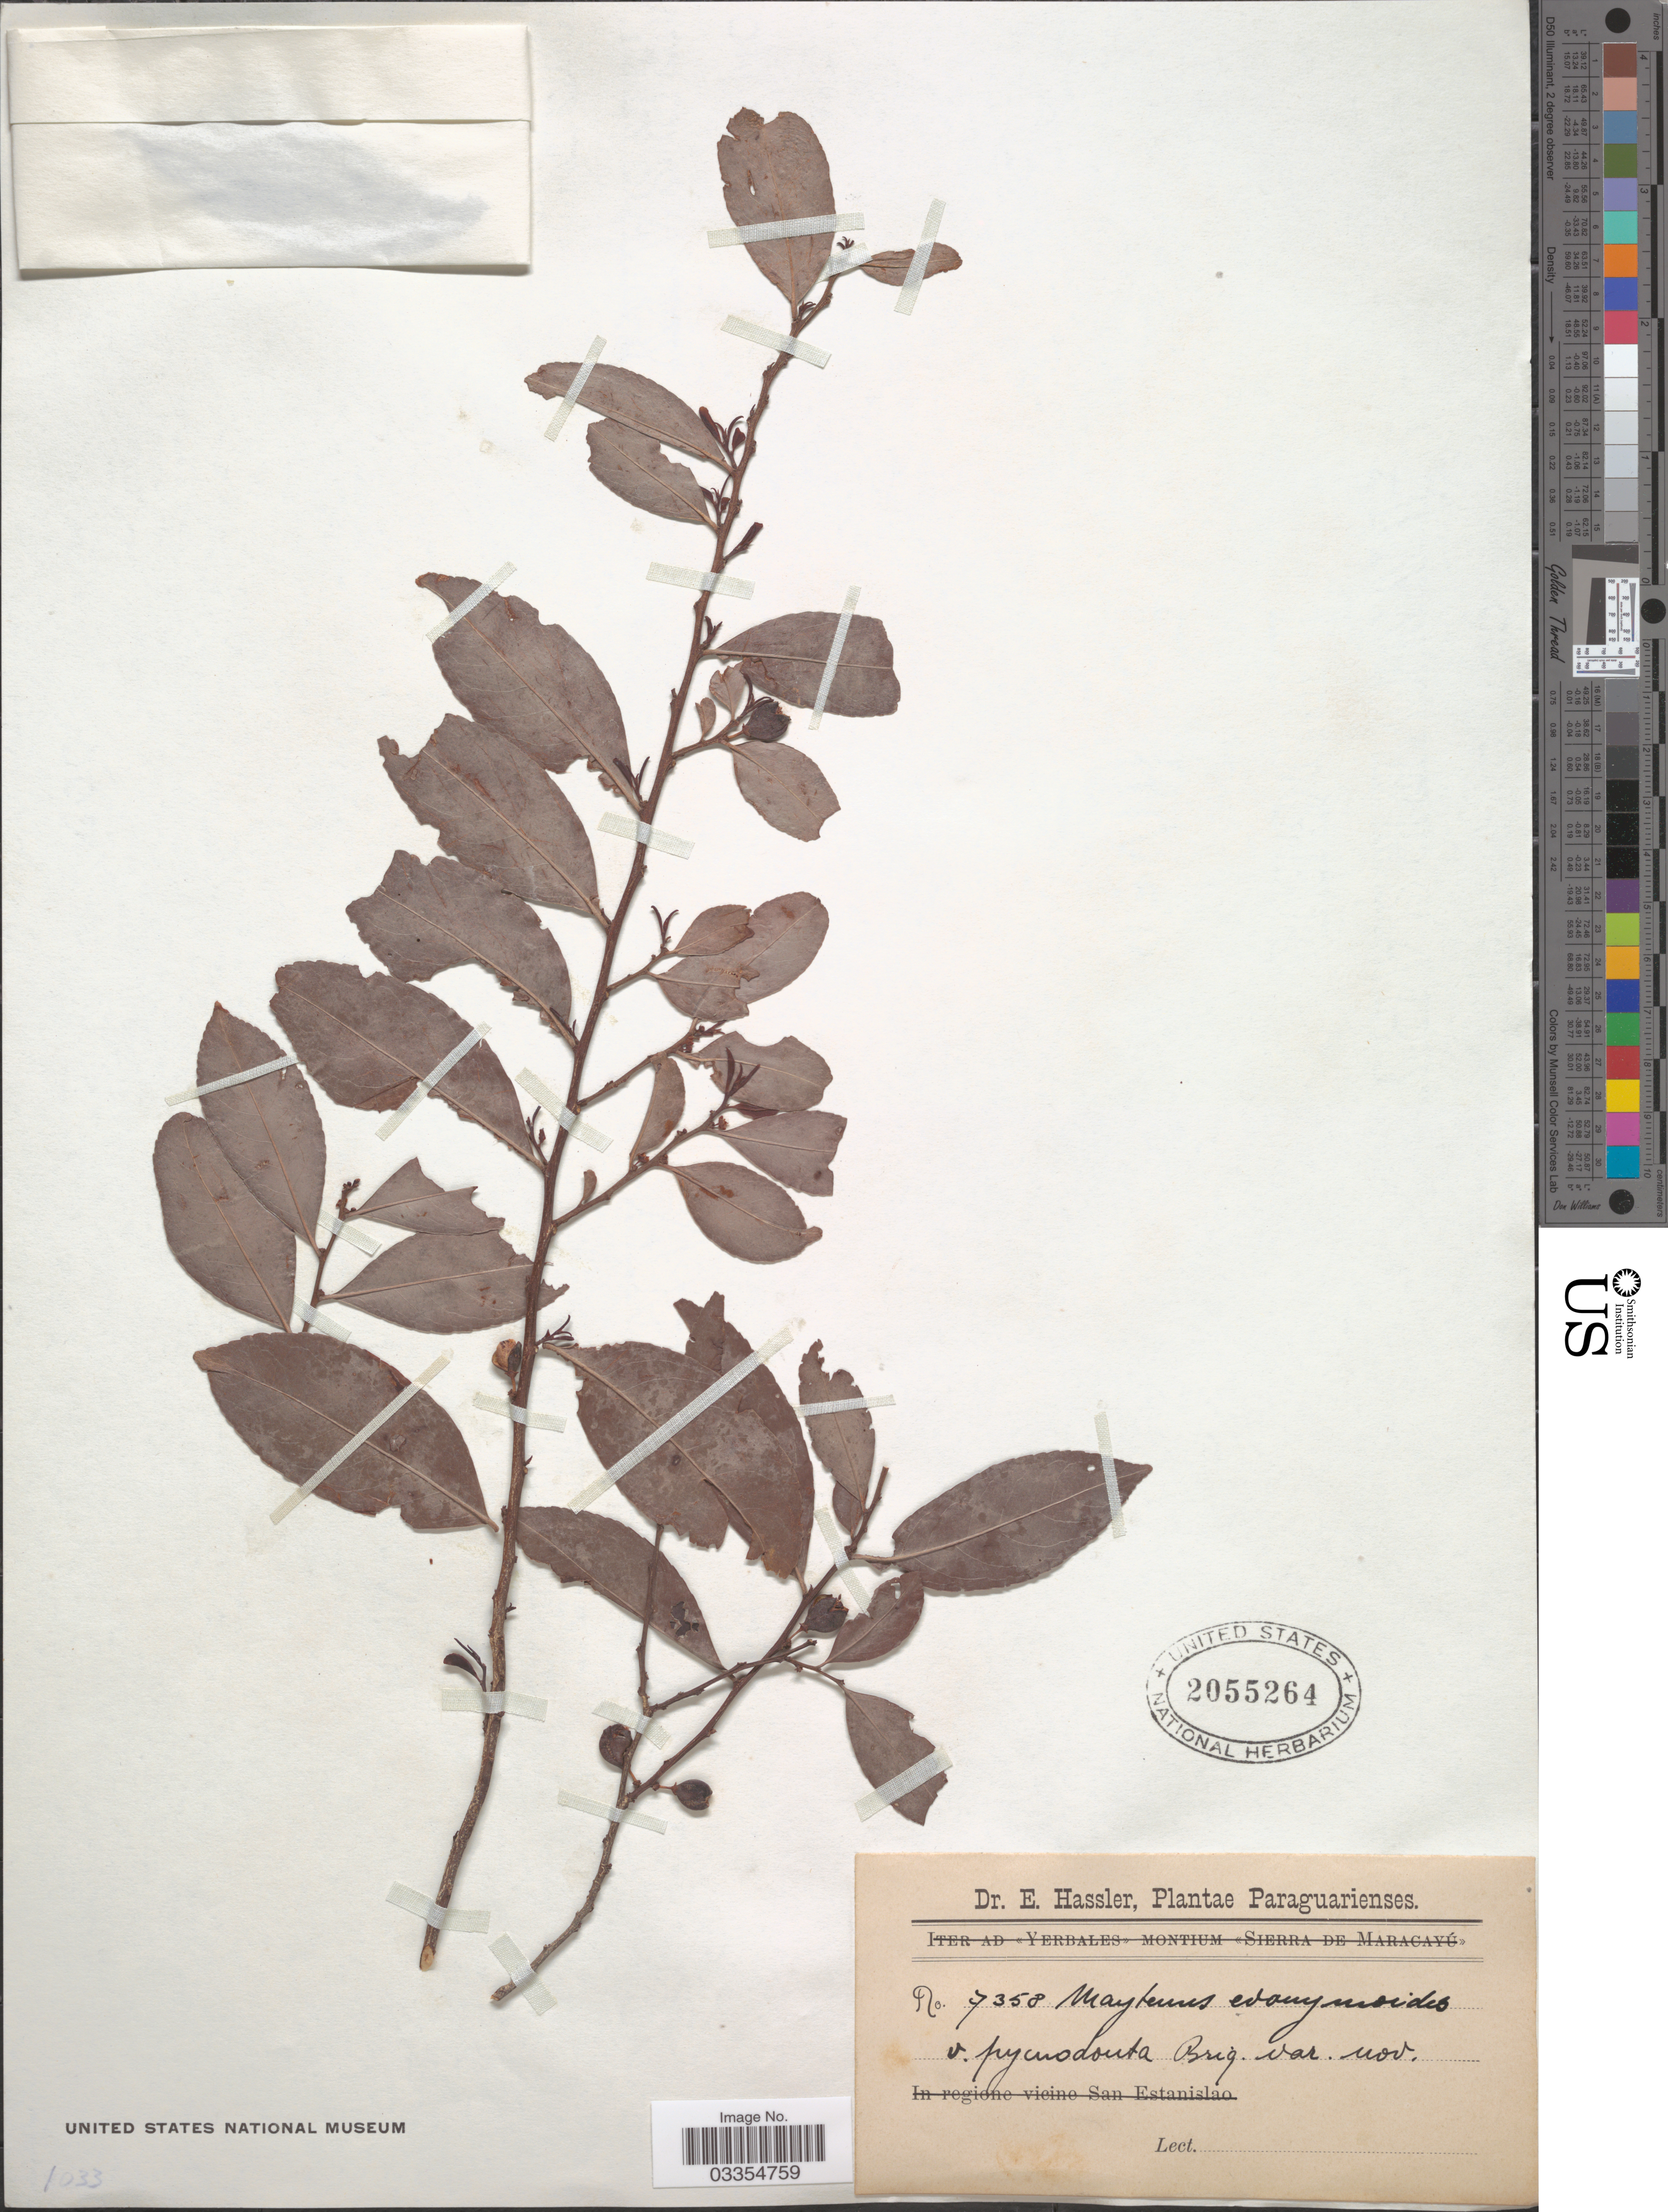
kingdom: Plantae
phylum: Tracheophyta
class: Magnoliopsida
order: Celastrales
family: Celastraceae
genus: Maytenus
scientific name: Maytenus evonymoides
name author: Reissek in Mart.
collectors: E. Hassler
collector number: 7358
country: Paraguay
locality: Paraguarienses.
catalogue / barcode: US 2055264